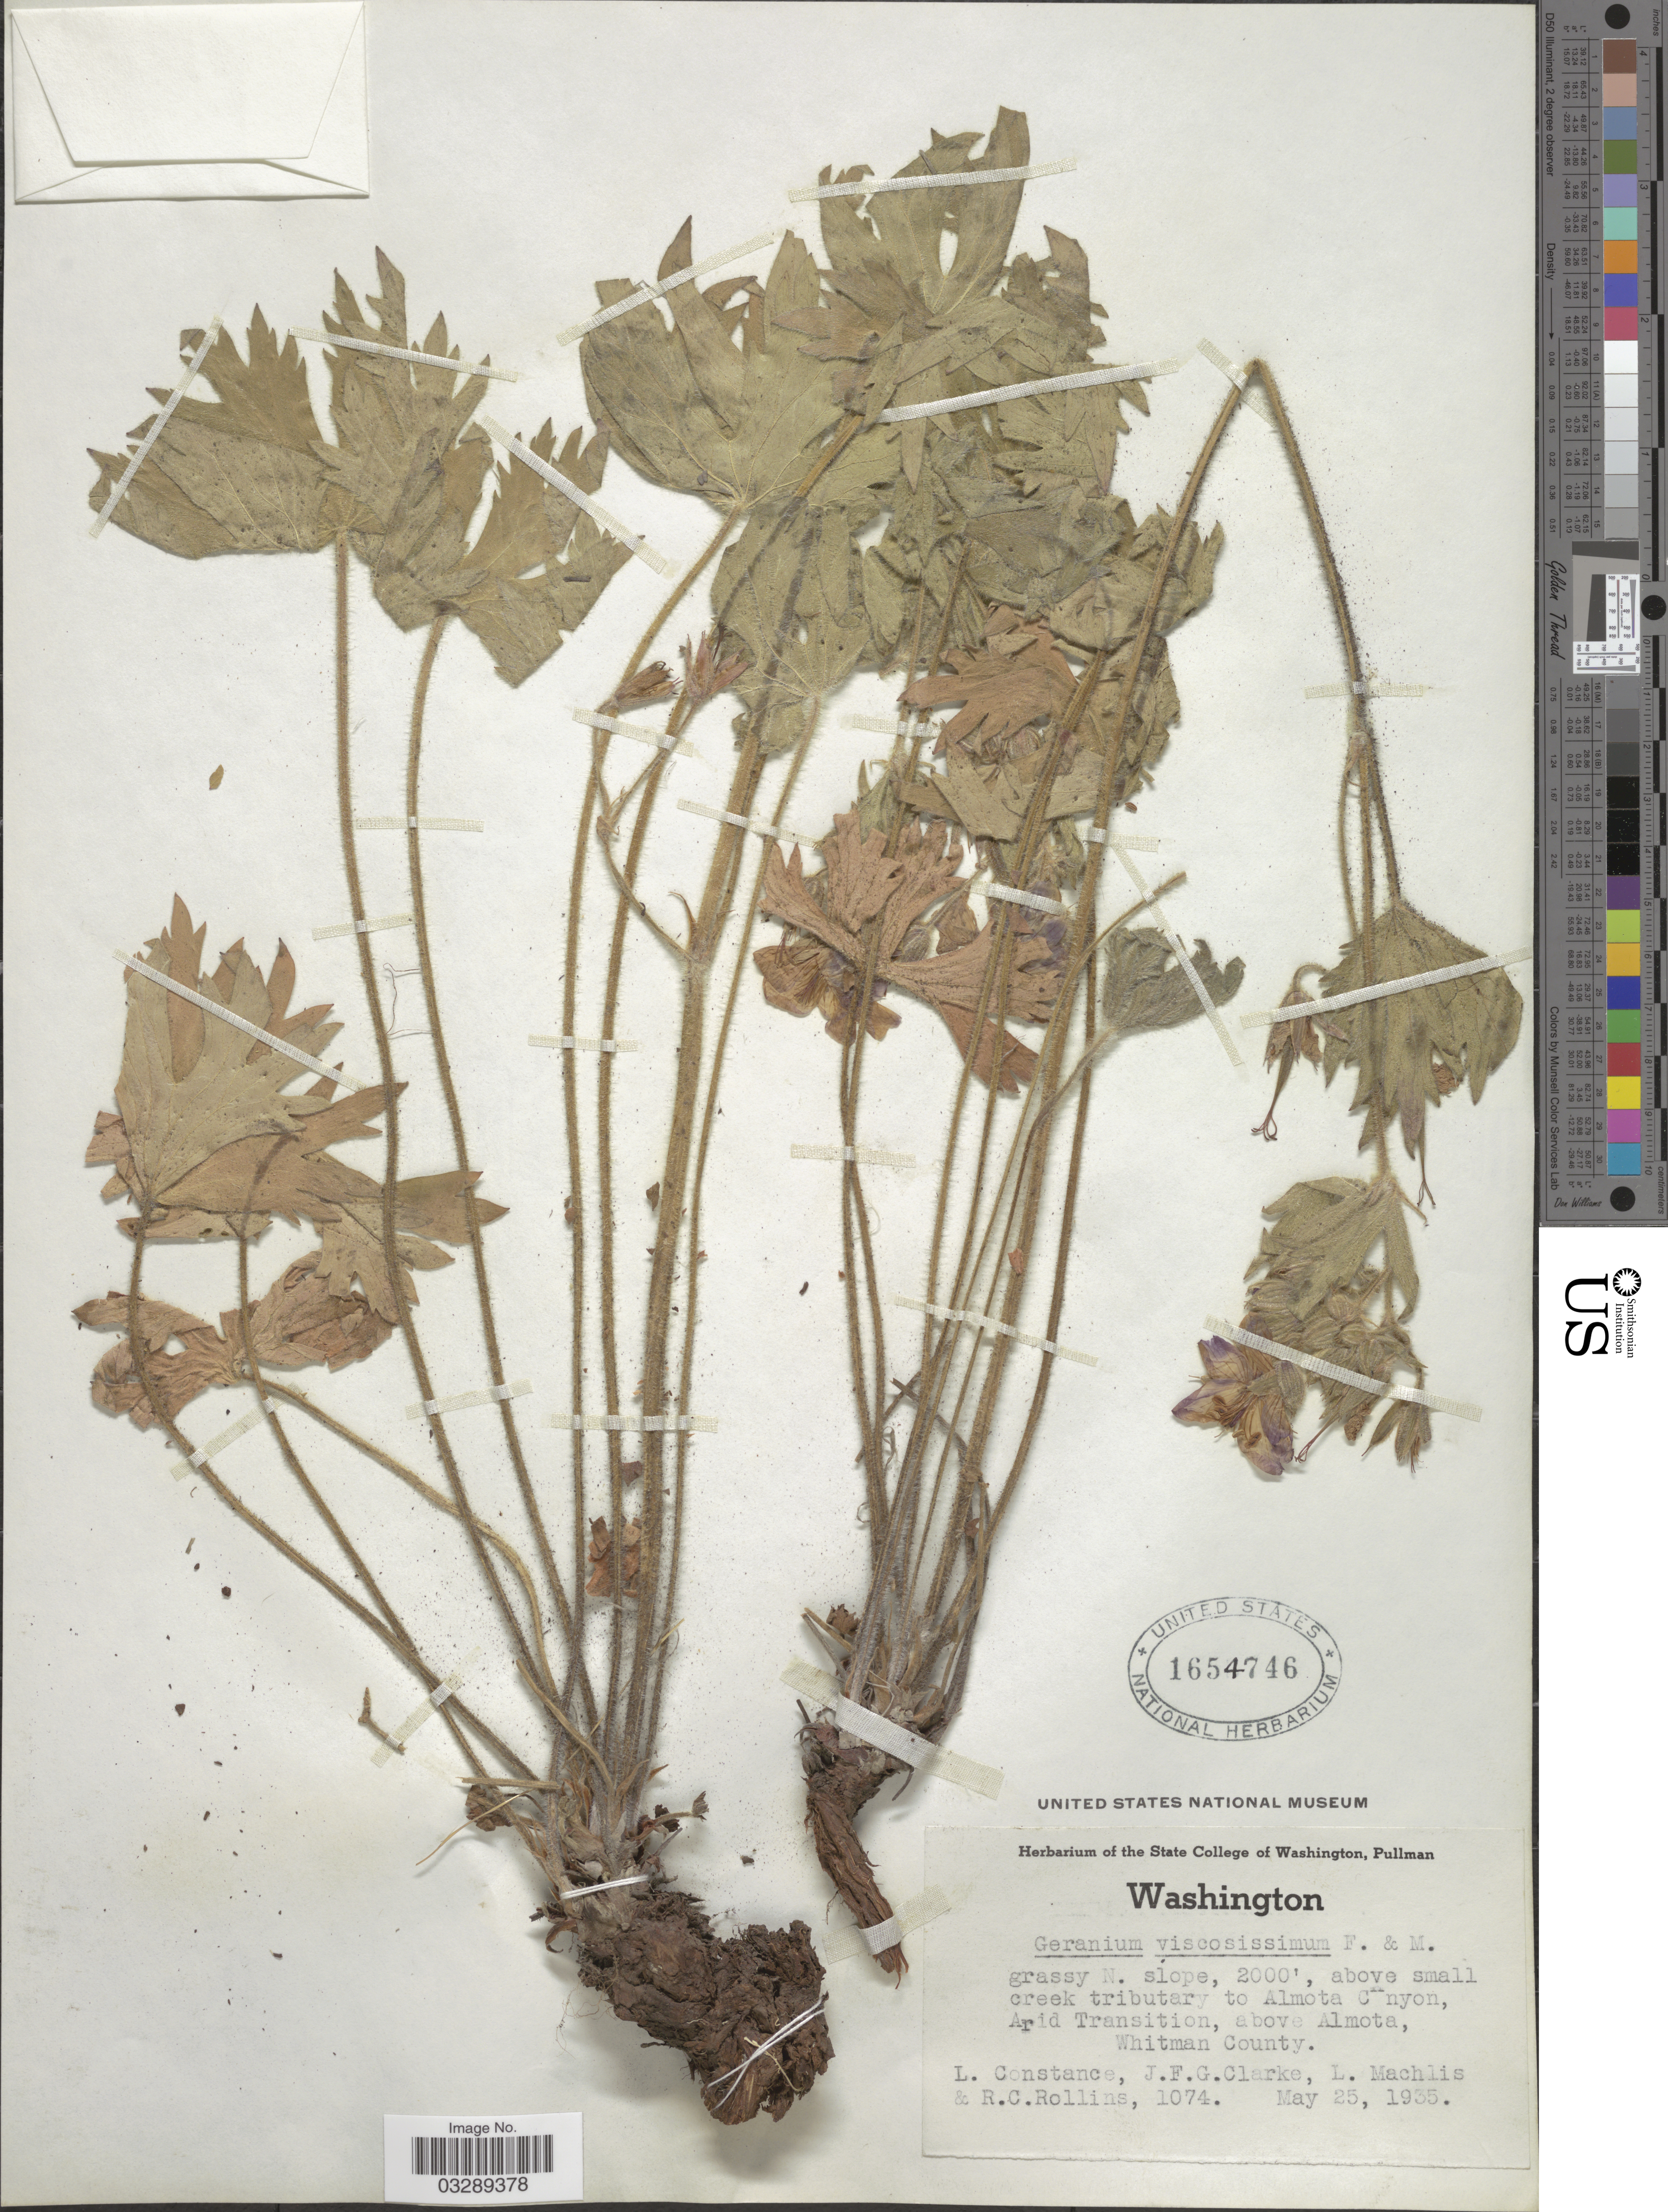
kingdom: Plantae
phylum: Tracheophyta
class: Magnoliopsida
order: Geraniales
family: Geraniaceae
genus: Geranium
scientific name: Geranium viscosissimum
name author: Fisch. & C.A. Mey.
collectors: L. Constance, J. F. Clarke, L. Machlis & R. C. Rollins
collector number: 1074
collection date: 1935-05-25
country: United States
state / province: Washington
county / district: Whitman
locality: Above small creek tributary to Almota Canyon, Arid Transition, above Almota, Whitman County.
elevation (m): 610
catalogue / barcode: US 1654746